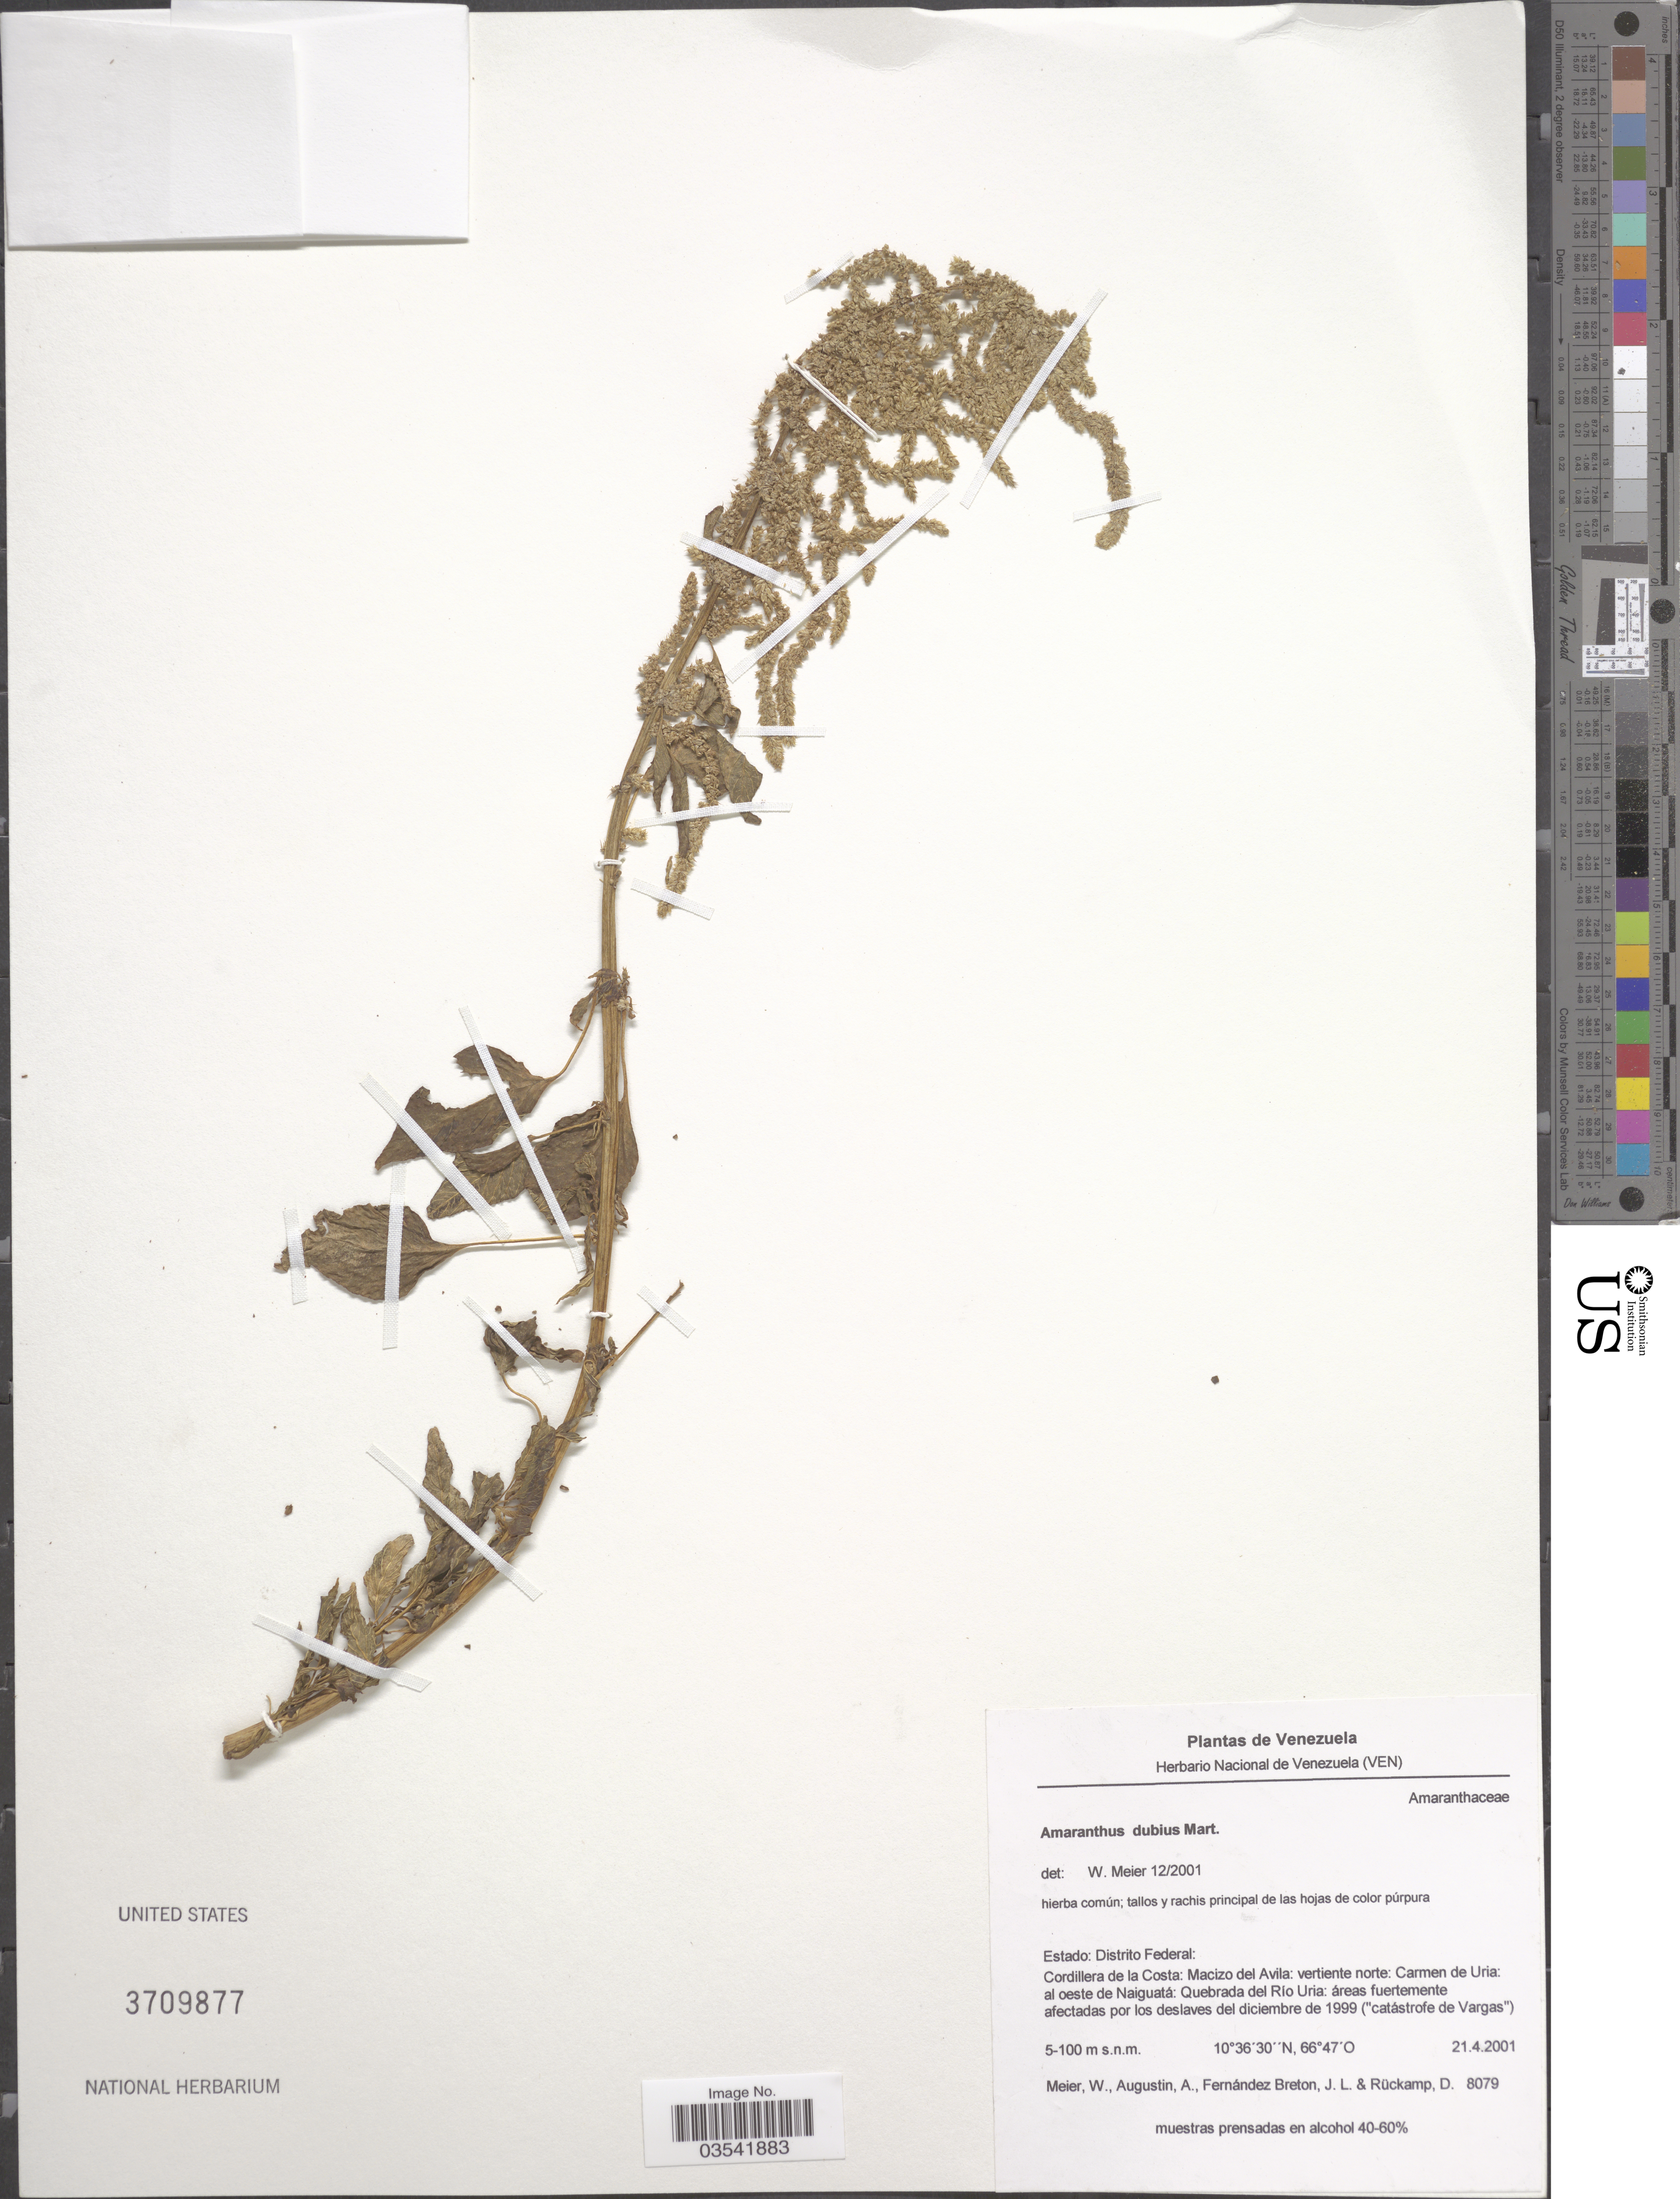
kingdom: Plantae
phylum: Tracheophyta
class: Magnoliopsida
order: Caryophyllales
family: Amaranthaceae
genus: Amaranthus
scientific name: Amaranthus dubius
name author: Mart. ex Thell.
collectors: W. Meier, A. Augustin, J. Fernandez Breton & D. Ruckamp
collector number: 8079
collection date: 2001-04-21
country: Venezuela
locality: Estado: Distrito Federal. Cordillera de la Costa: Macizo del Avila: vertiente norte: Carmen de Uria: al oeste de Naiguatá: Quebrada del Río Uria.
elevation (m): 5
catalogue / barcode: US 3709877